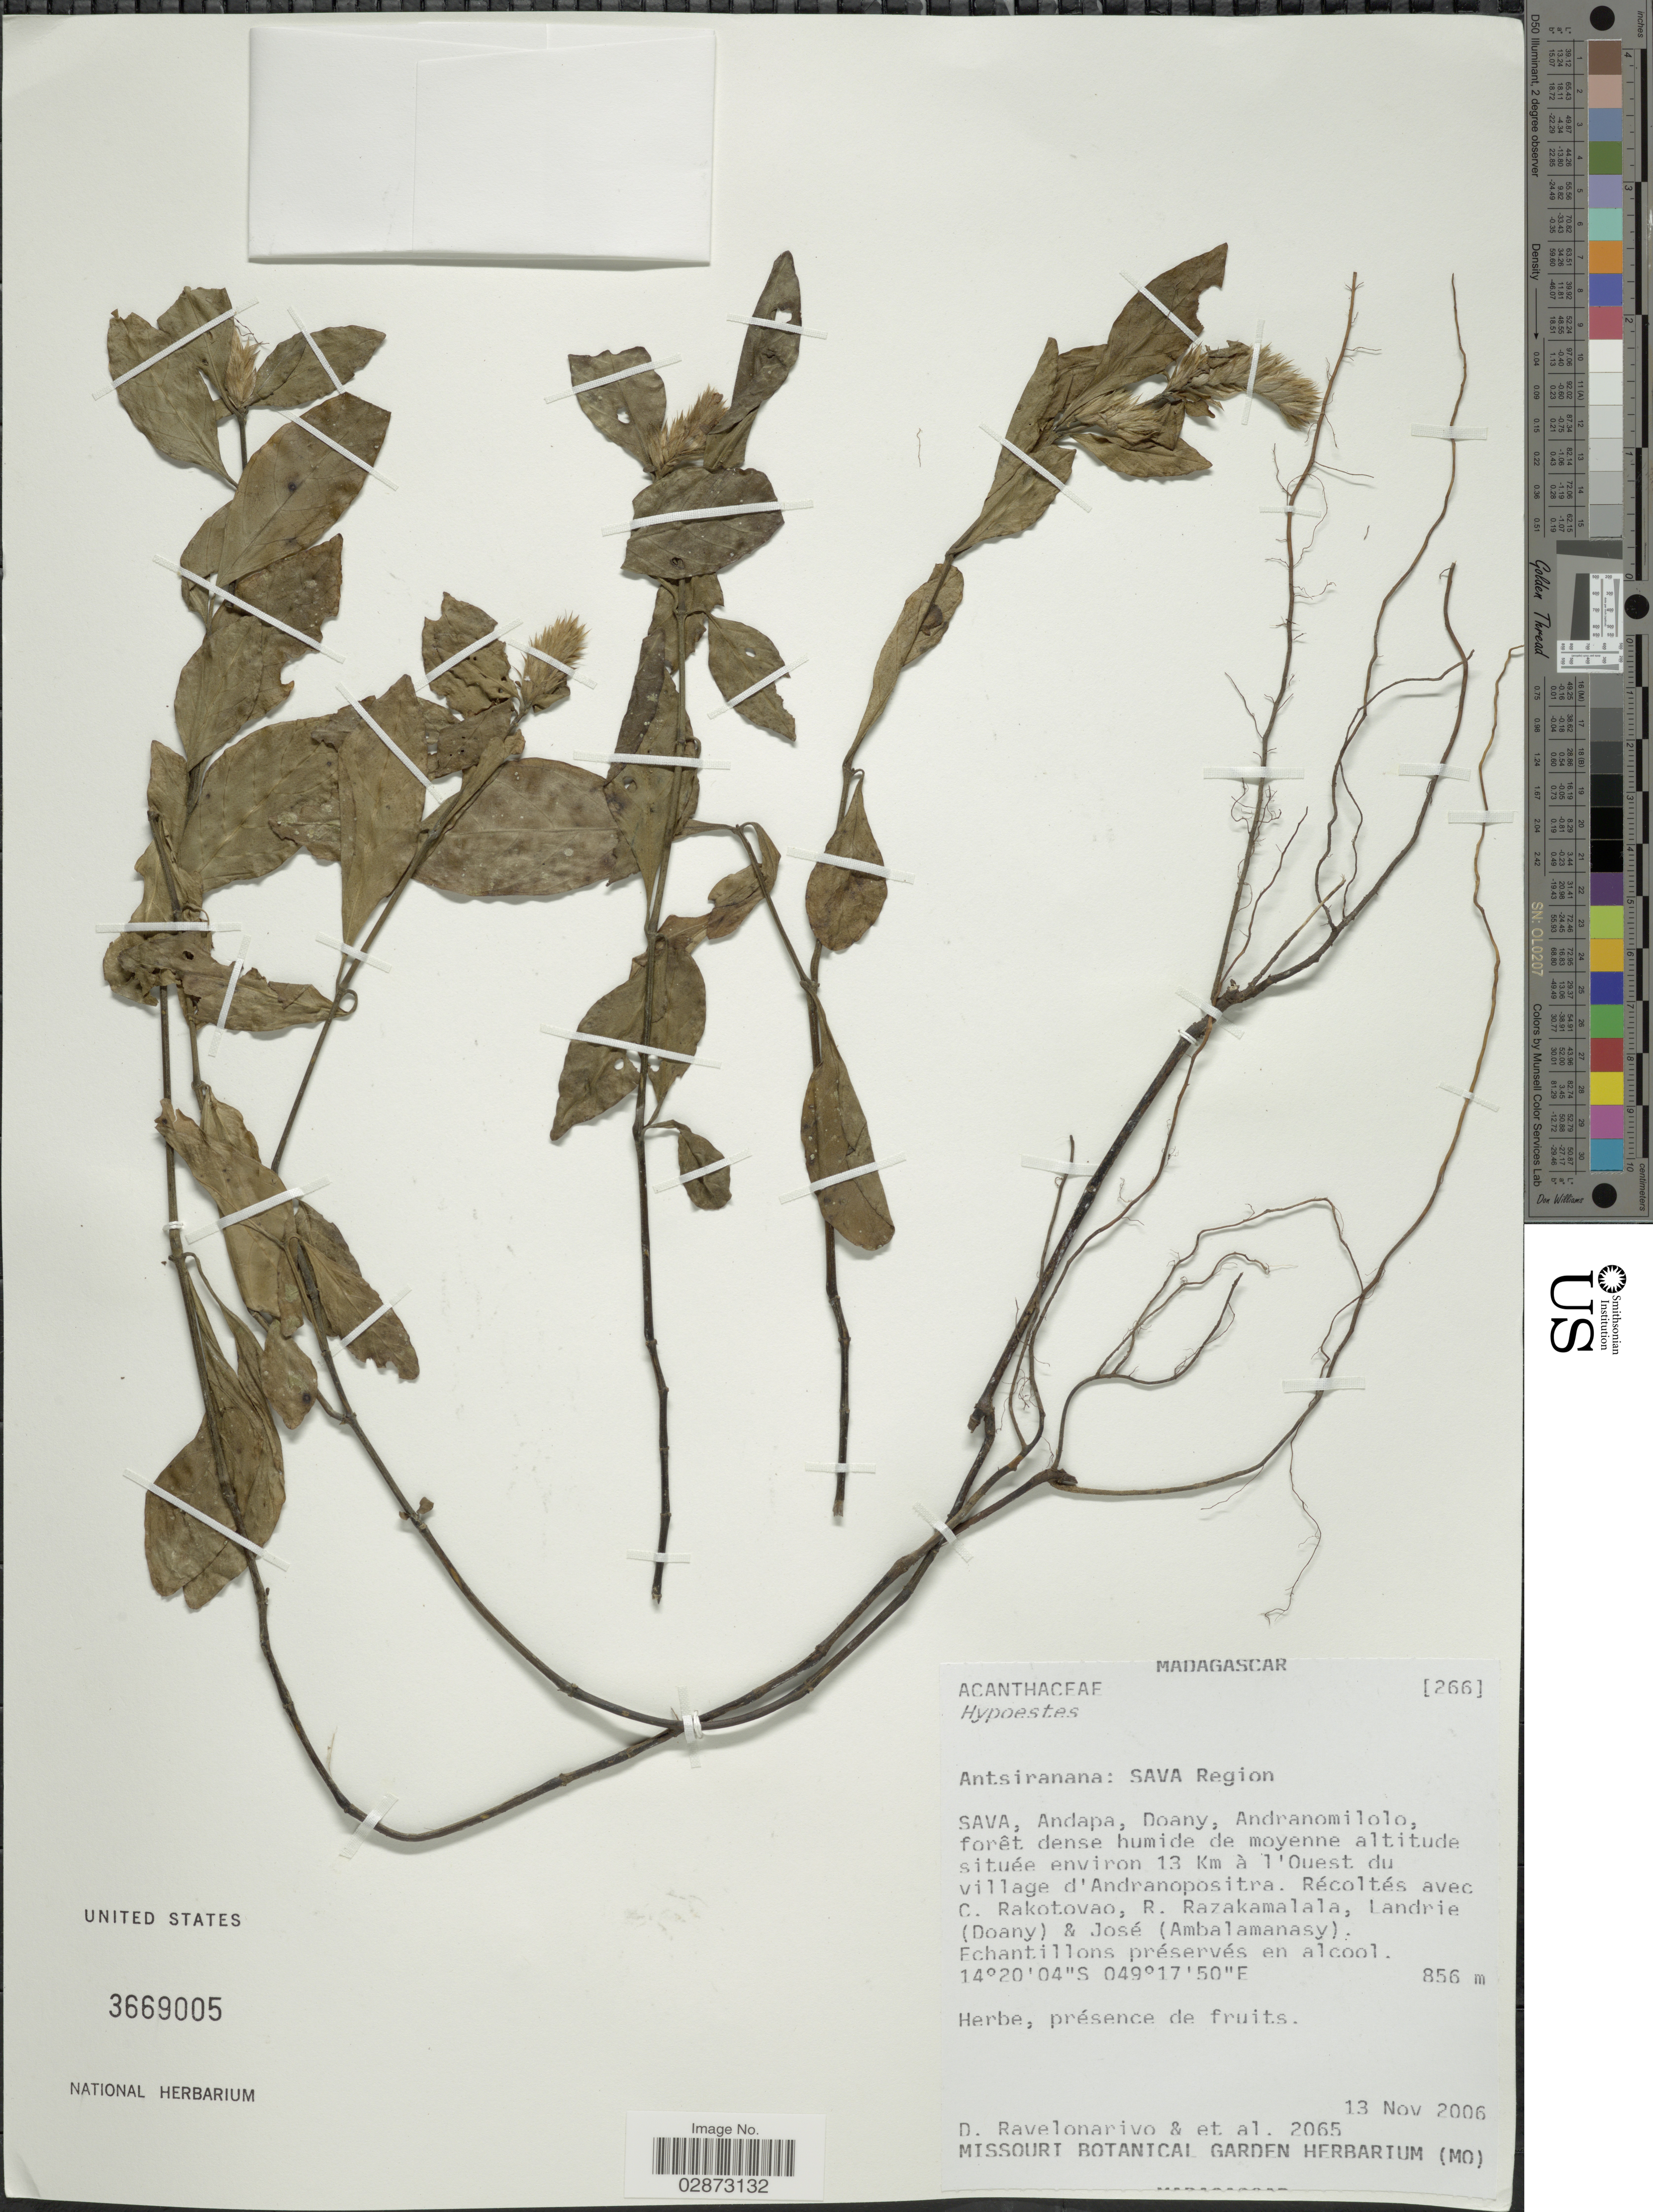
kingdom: Plantae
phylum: Tracheophyta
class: Magnoliopsida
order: Lamiales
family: Acanthaceae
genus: Hypoestes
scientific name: Hypoestes sp.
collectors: D. Ravelonarivo & et al.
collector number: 2065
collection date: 2006-11-13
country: Madagascar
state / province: Sava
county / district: Andapa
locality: Sava Region. Sava, Andapa, Doany, Andranomilolo, située environ 13 Km à l'Ouest du village d'Andranopositra.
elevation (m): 856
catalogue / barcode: US 3669005